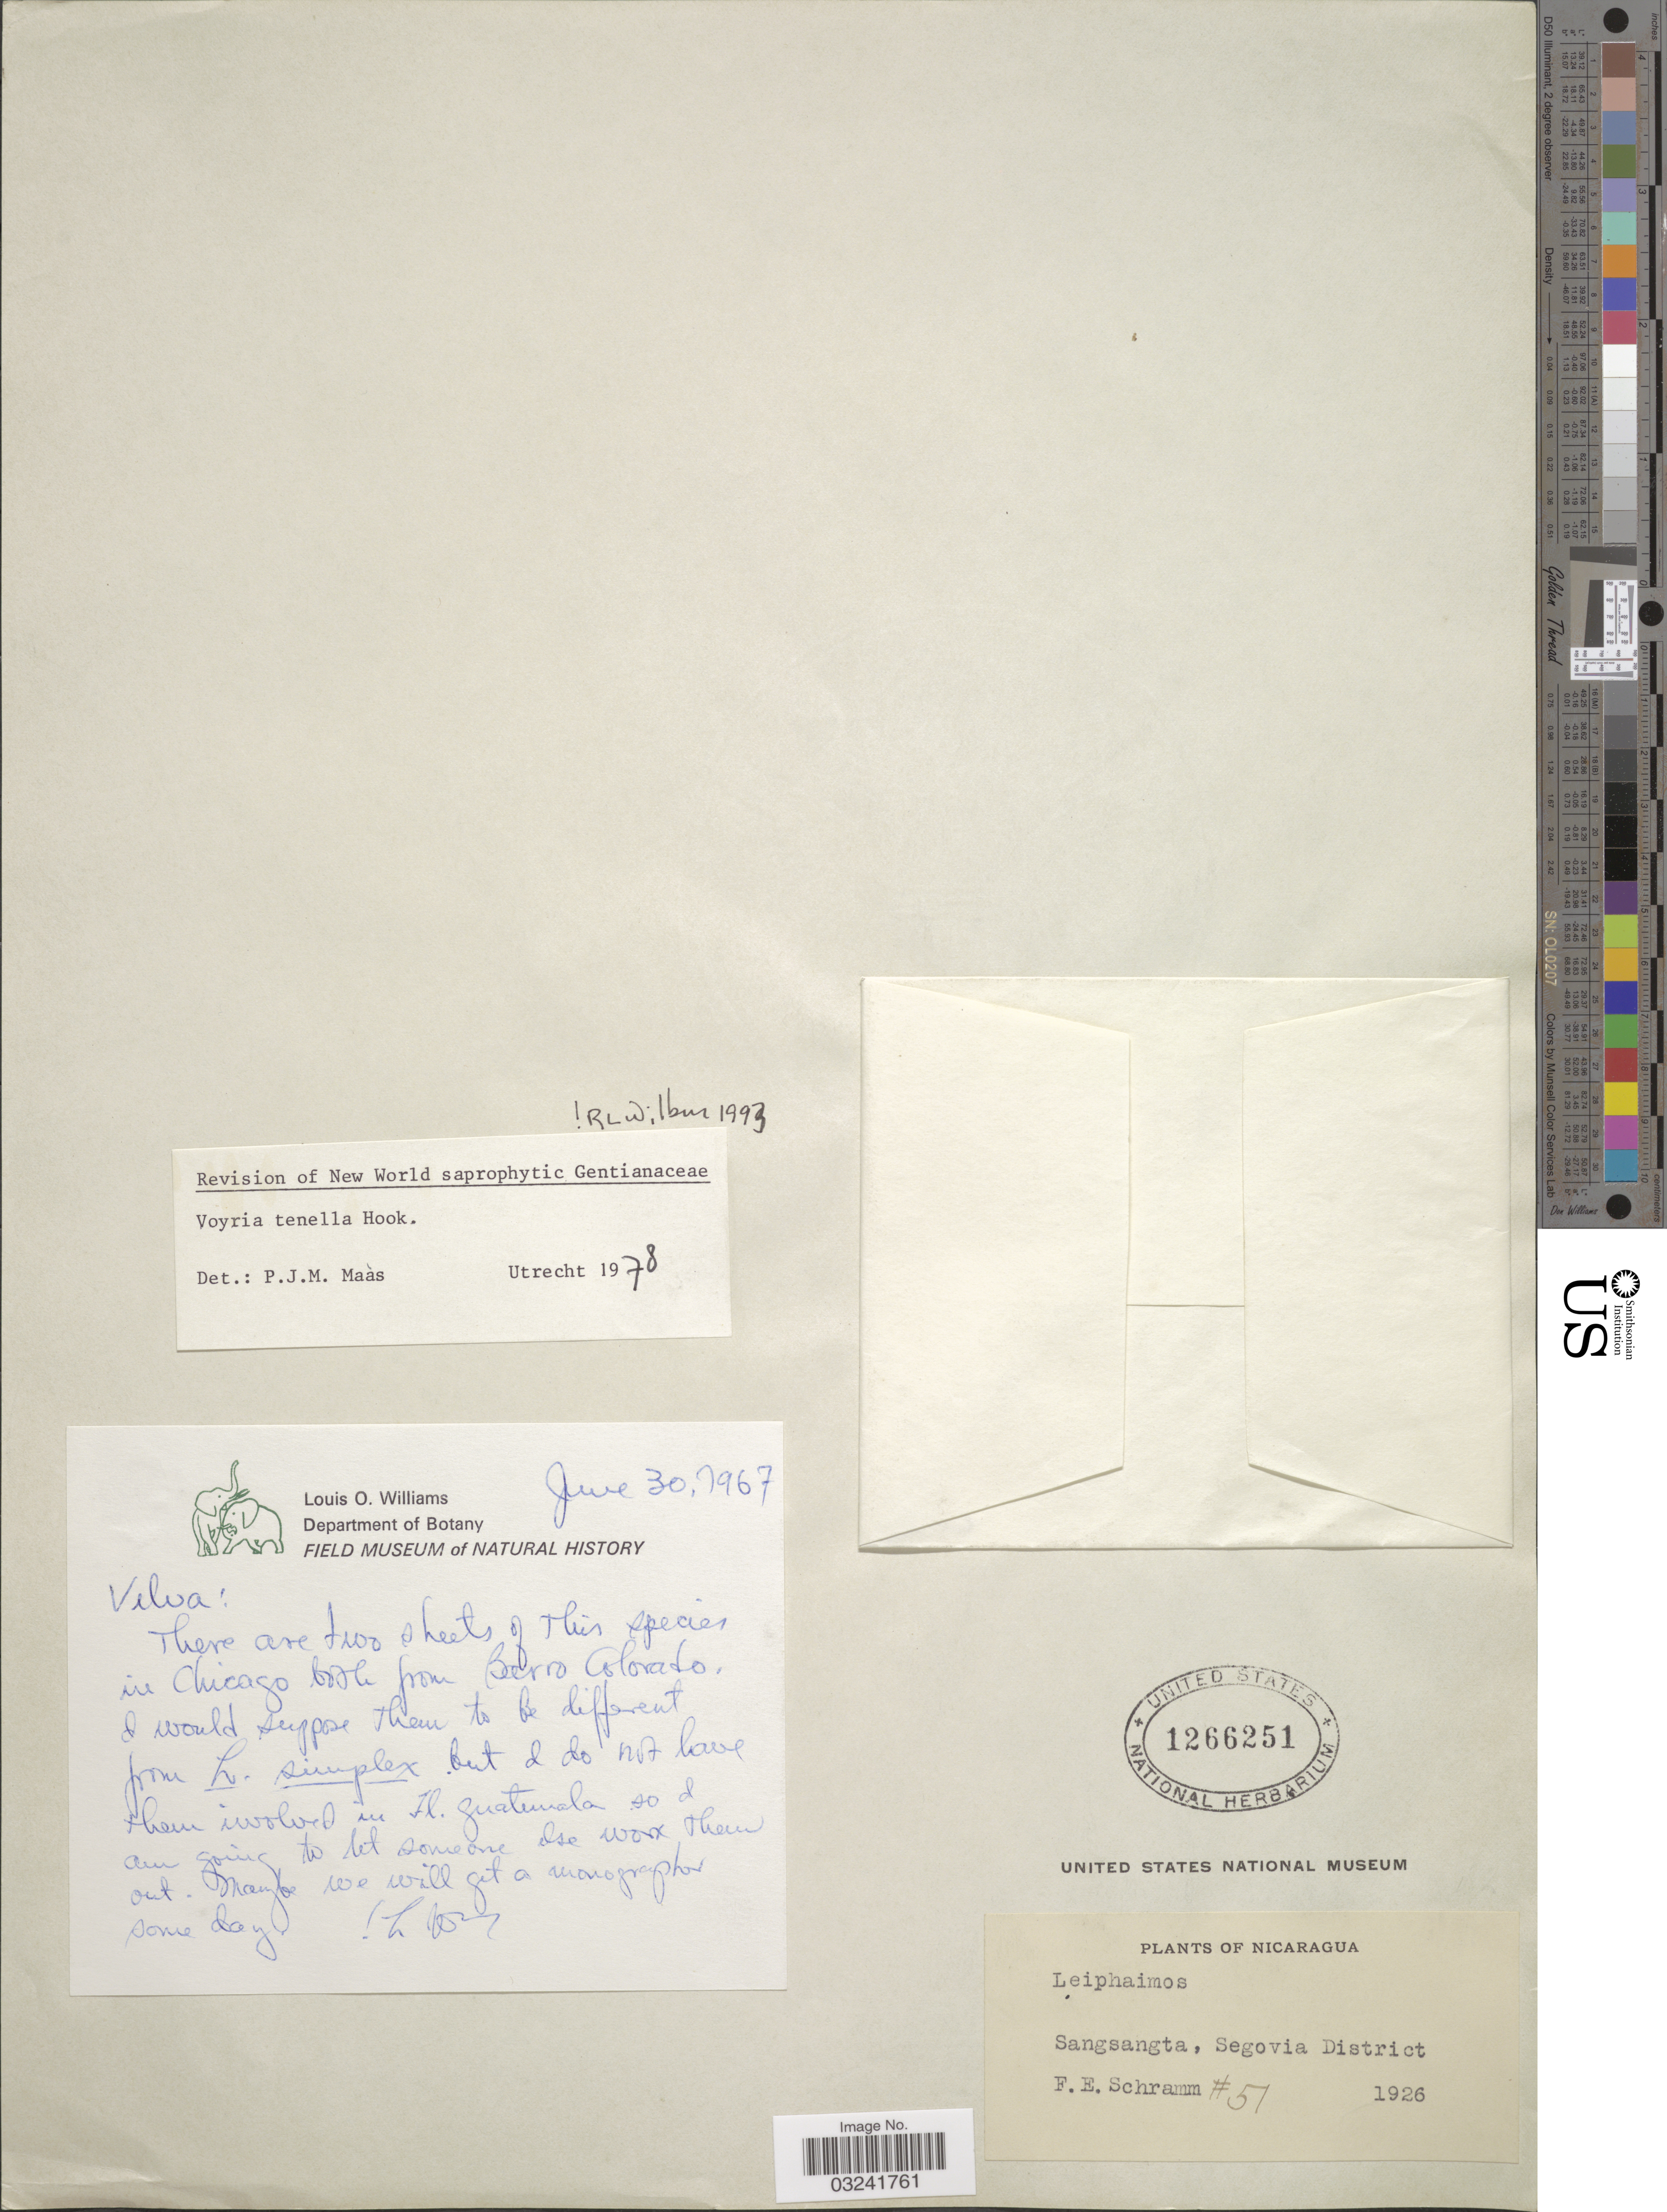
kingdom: Plantae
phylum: Tracheophyta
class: Magnoliopsida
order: Gentianales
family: Gentianaceae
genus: Voyria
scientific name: Voyria tenella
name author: Guilding ex Hook.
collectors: F. E. Schramm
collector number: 51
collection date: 1926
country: Nicaragua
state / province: Nueva Segovia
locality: Sangsangta, Segovia District.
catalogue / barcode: US 1266251